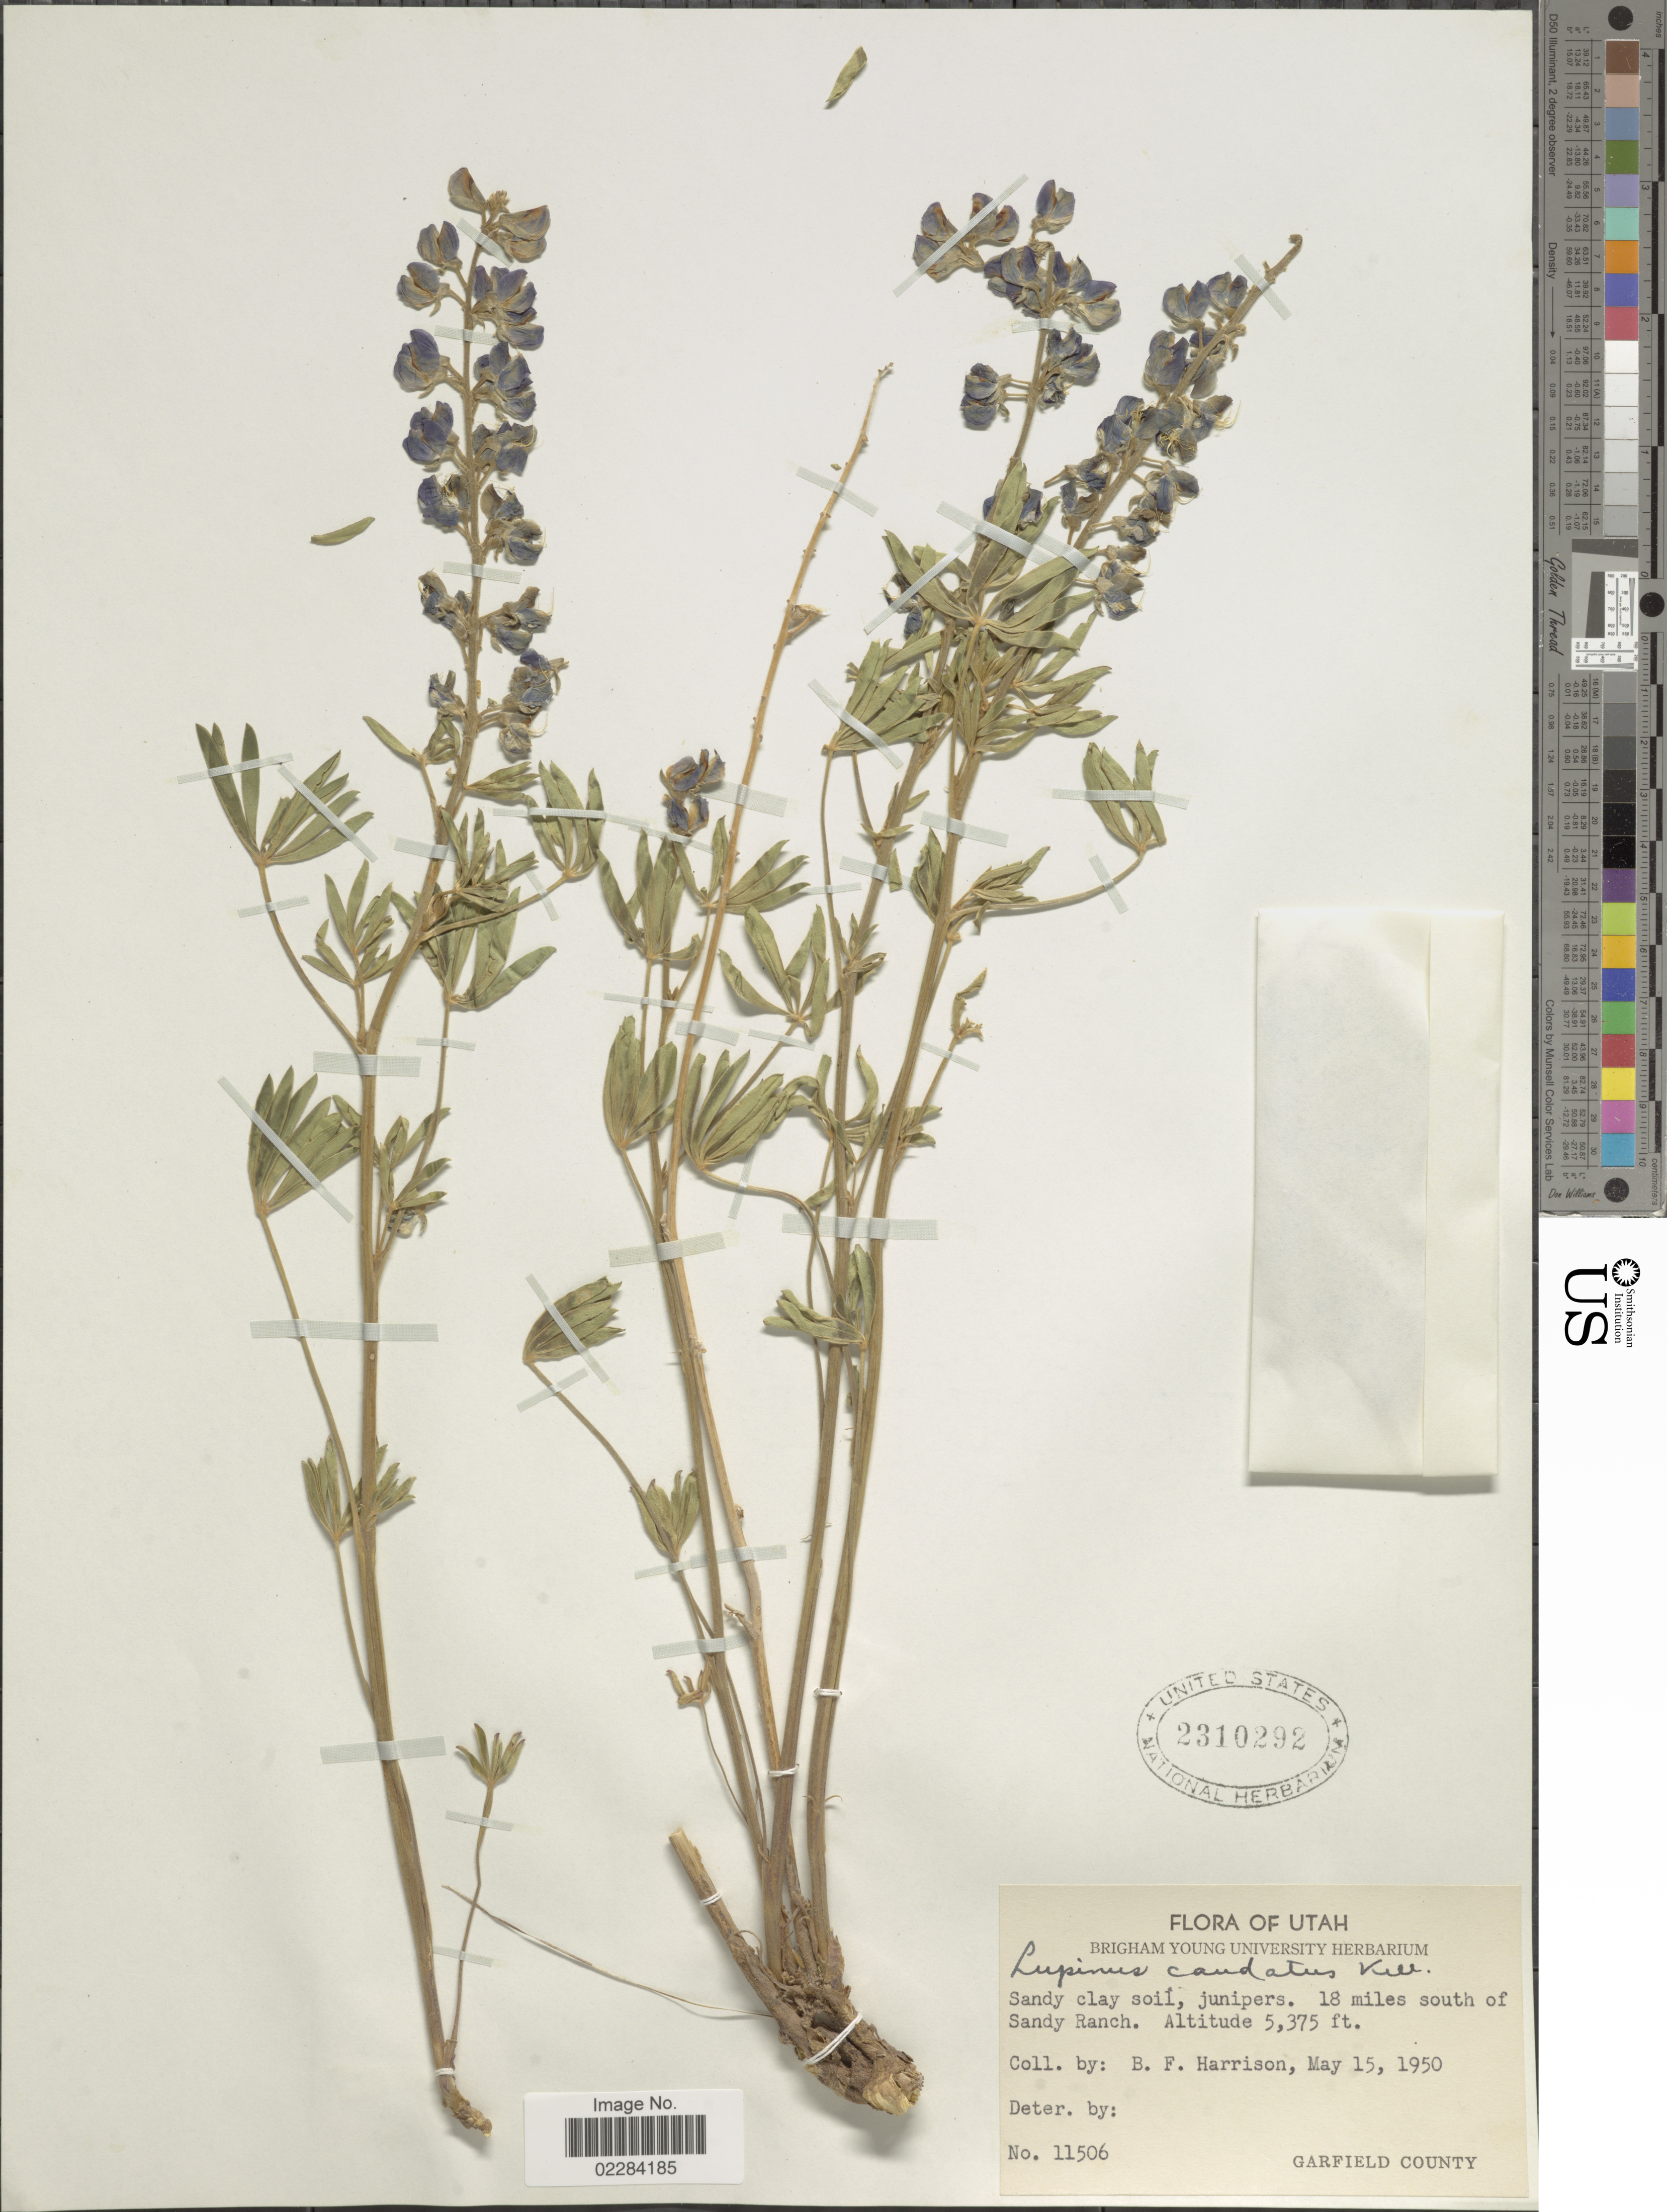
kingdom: Plantae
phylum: Tracheophyta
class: Magnoliopsida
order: Fabales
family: Fabaceae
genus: Lupinus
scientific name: Lupinus caudatus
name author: Kellogg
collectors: B. F. Harrison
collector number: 11506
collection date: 1950-05-15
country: United States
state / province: Utah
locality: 18 miles south of Sandy Ranch. Garfield County.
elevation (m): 1638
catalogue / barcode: US 2310292